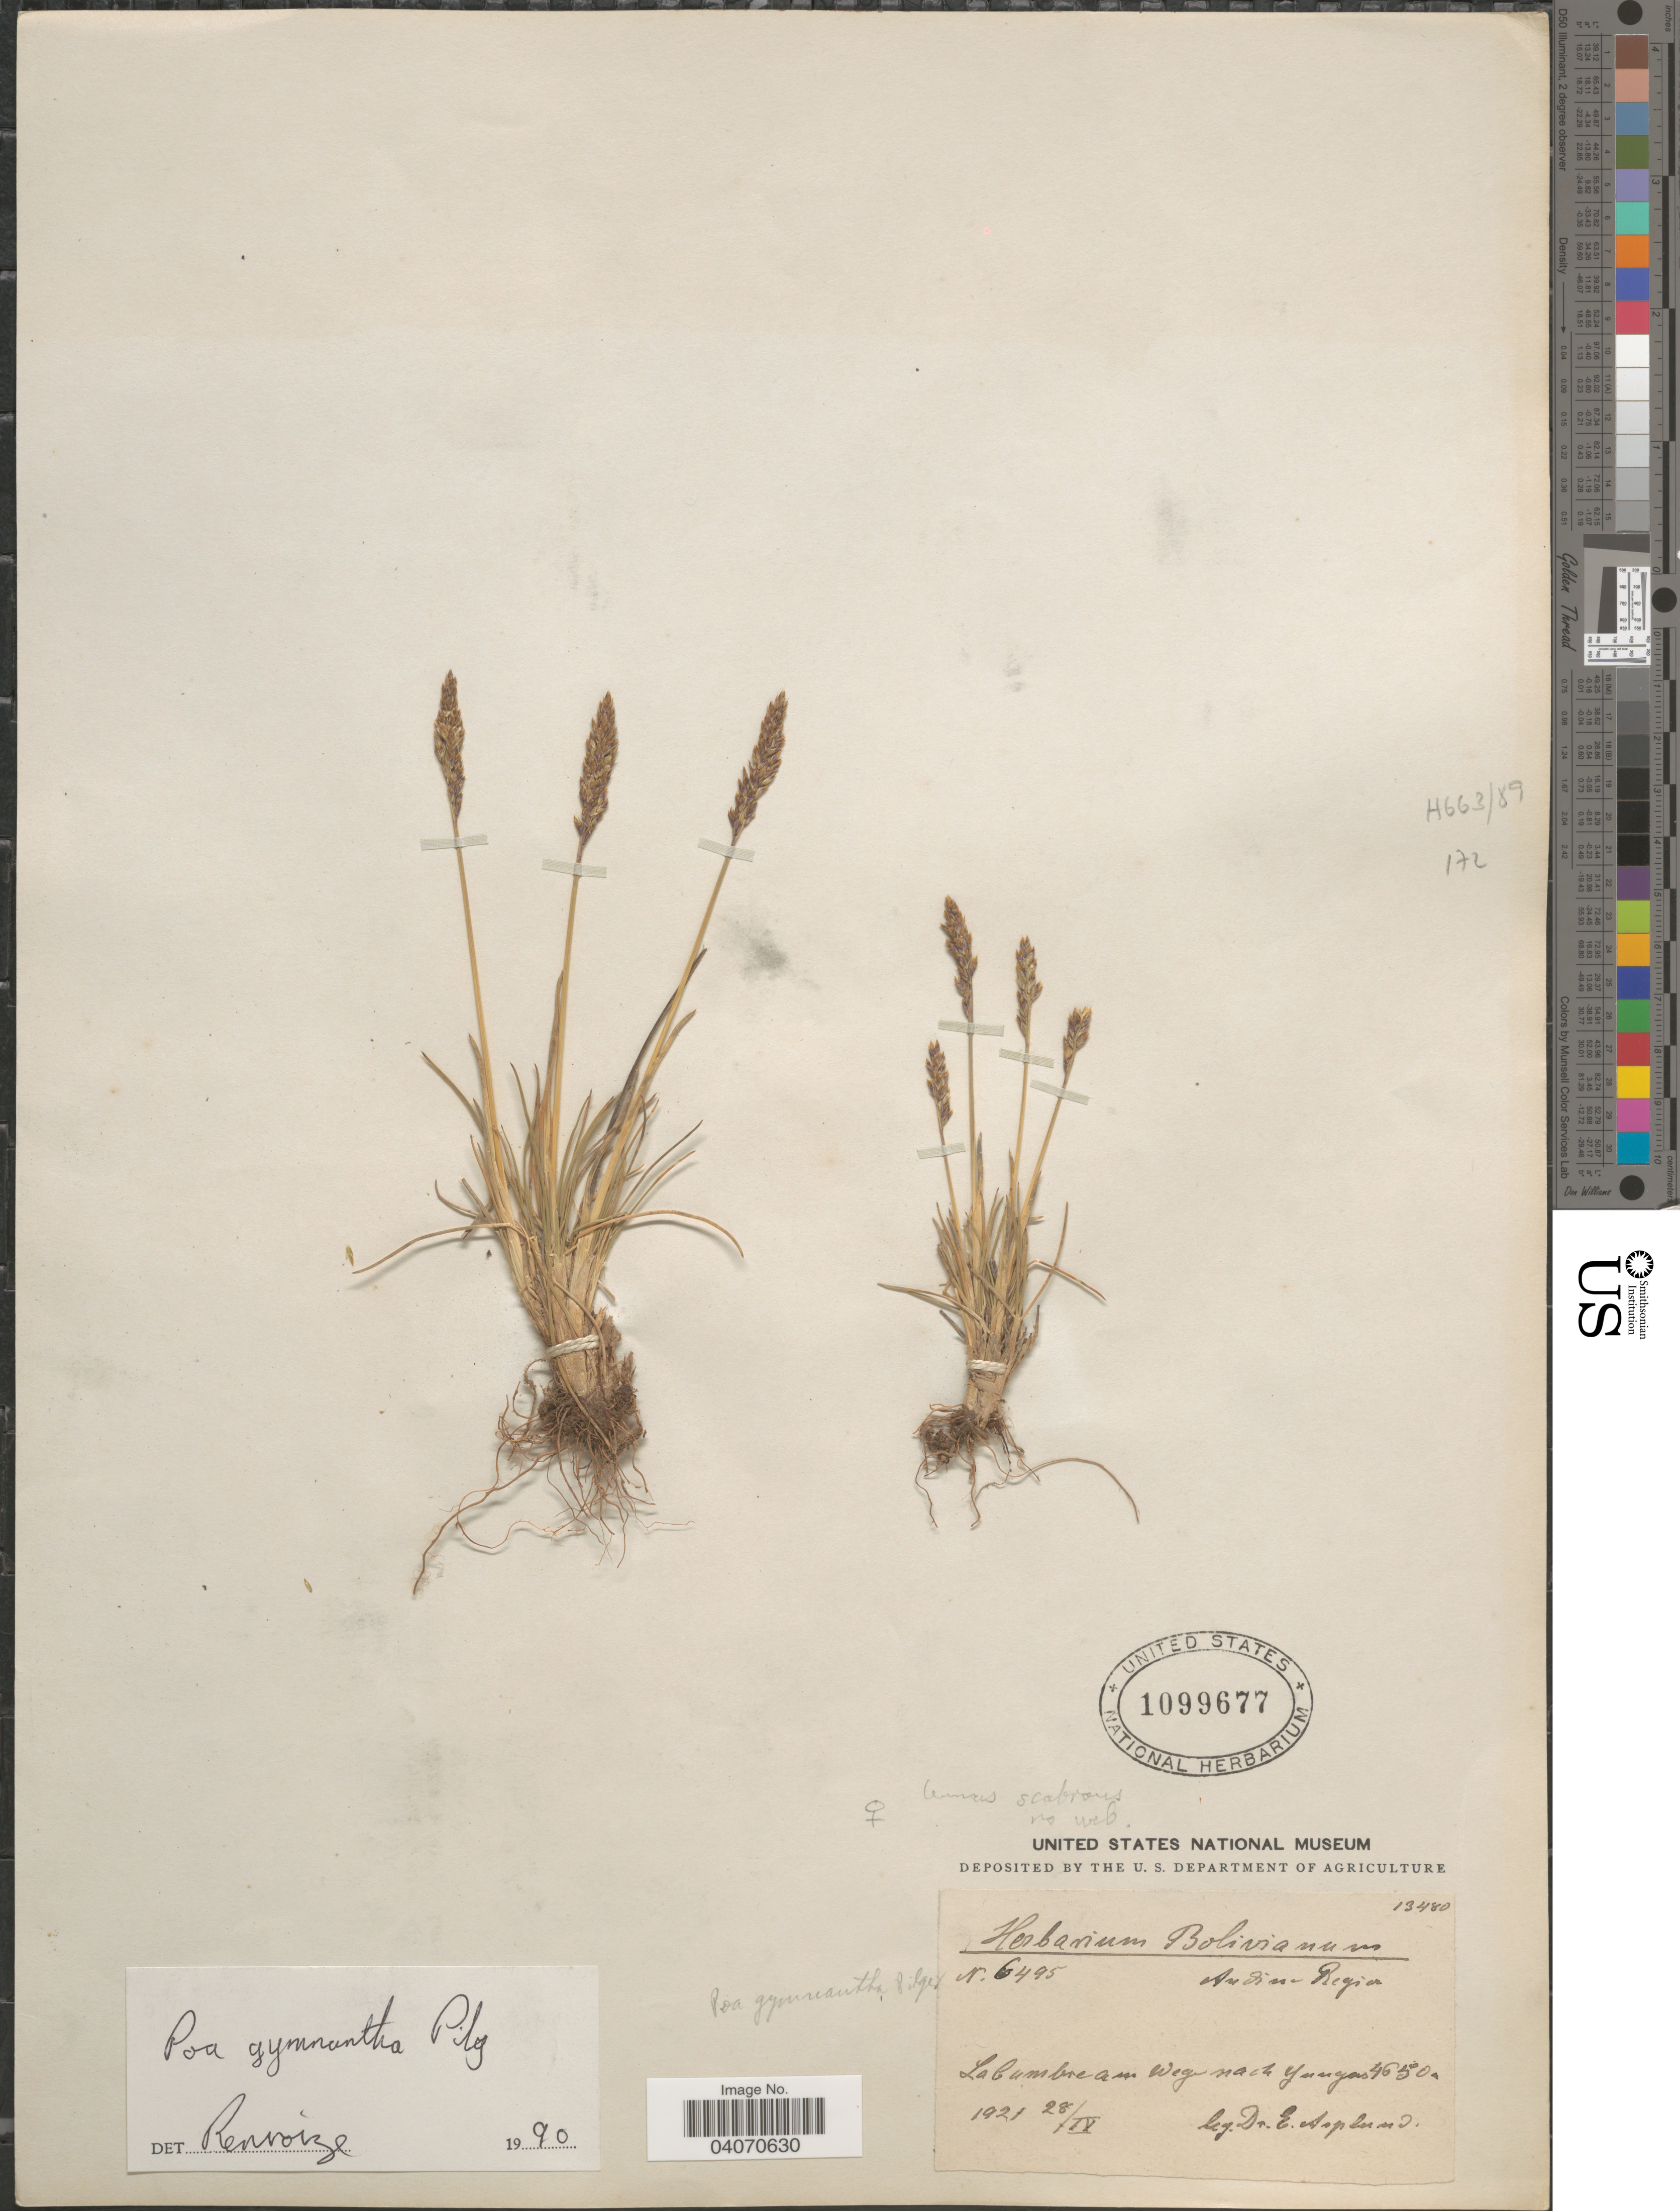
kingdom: Plantae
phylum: Tracheophyta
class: Liliopsida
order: Poales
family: Poaceae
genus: Poa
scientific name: Poa gymnantha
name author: Pilg.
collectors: E. Asplund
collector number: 6495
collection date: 1921-04-28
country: Bolivia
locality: Andine Region. La Cumbre am Wege nach Yungas.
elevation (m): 4650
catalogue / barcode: US 1099677